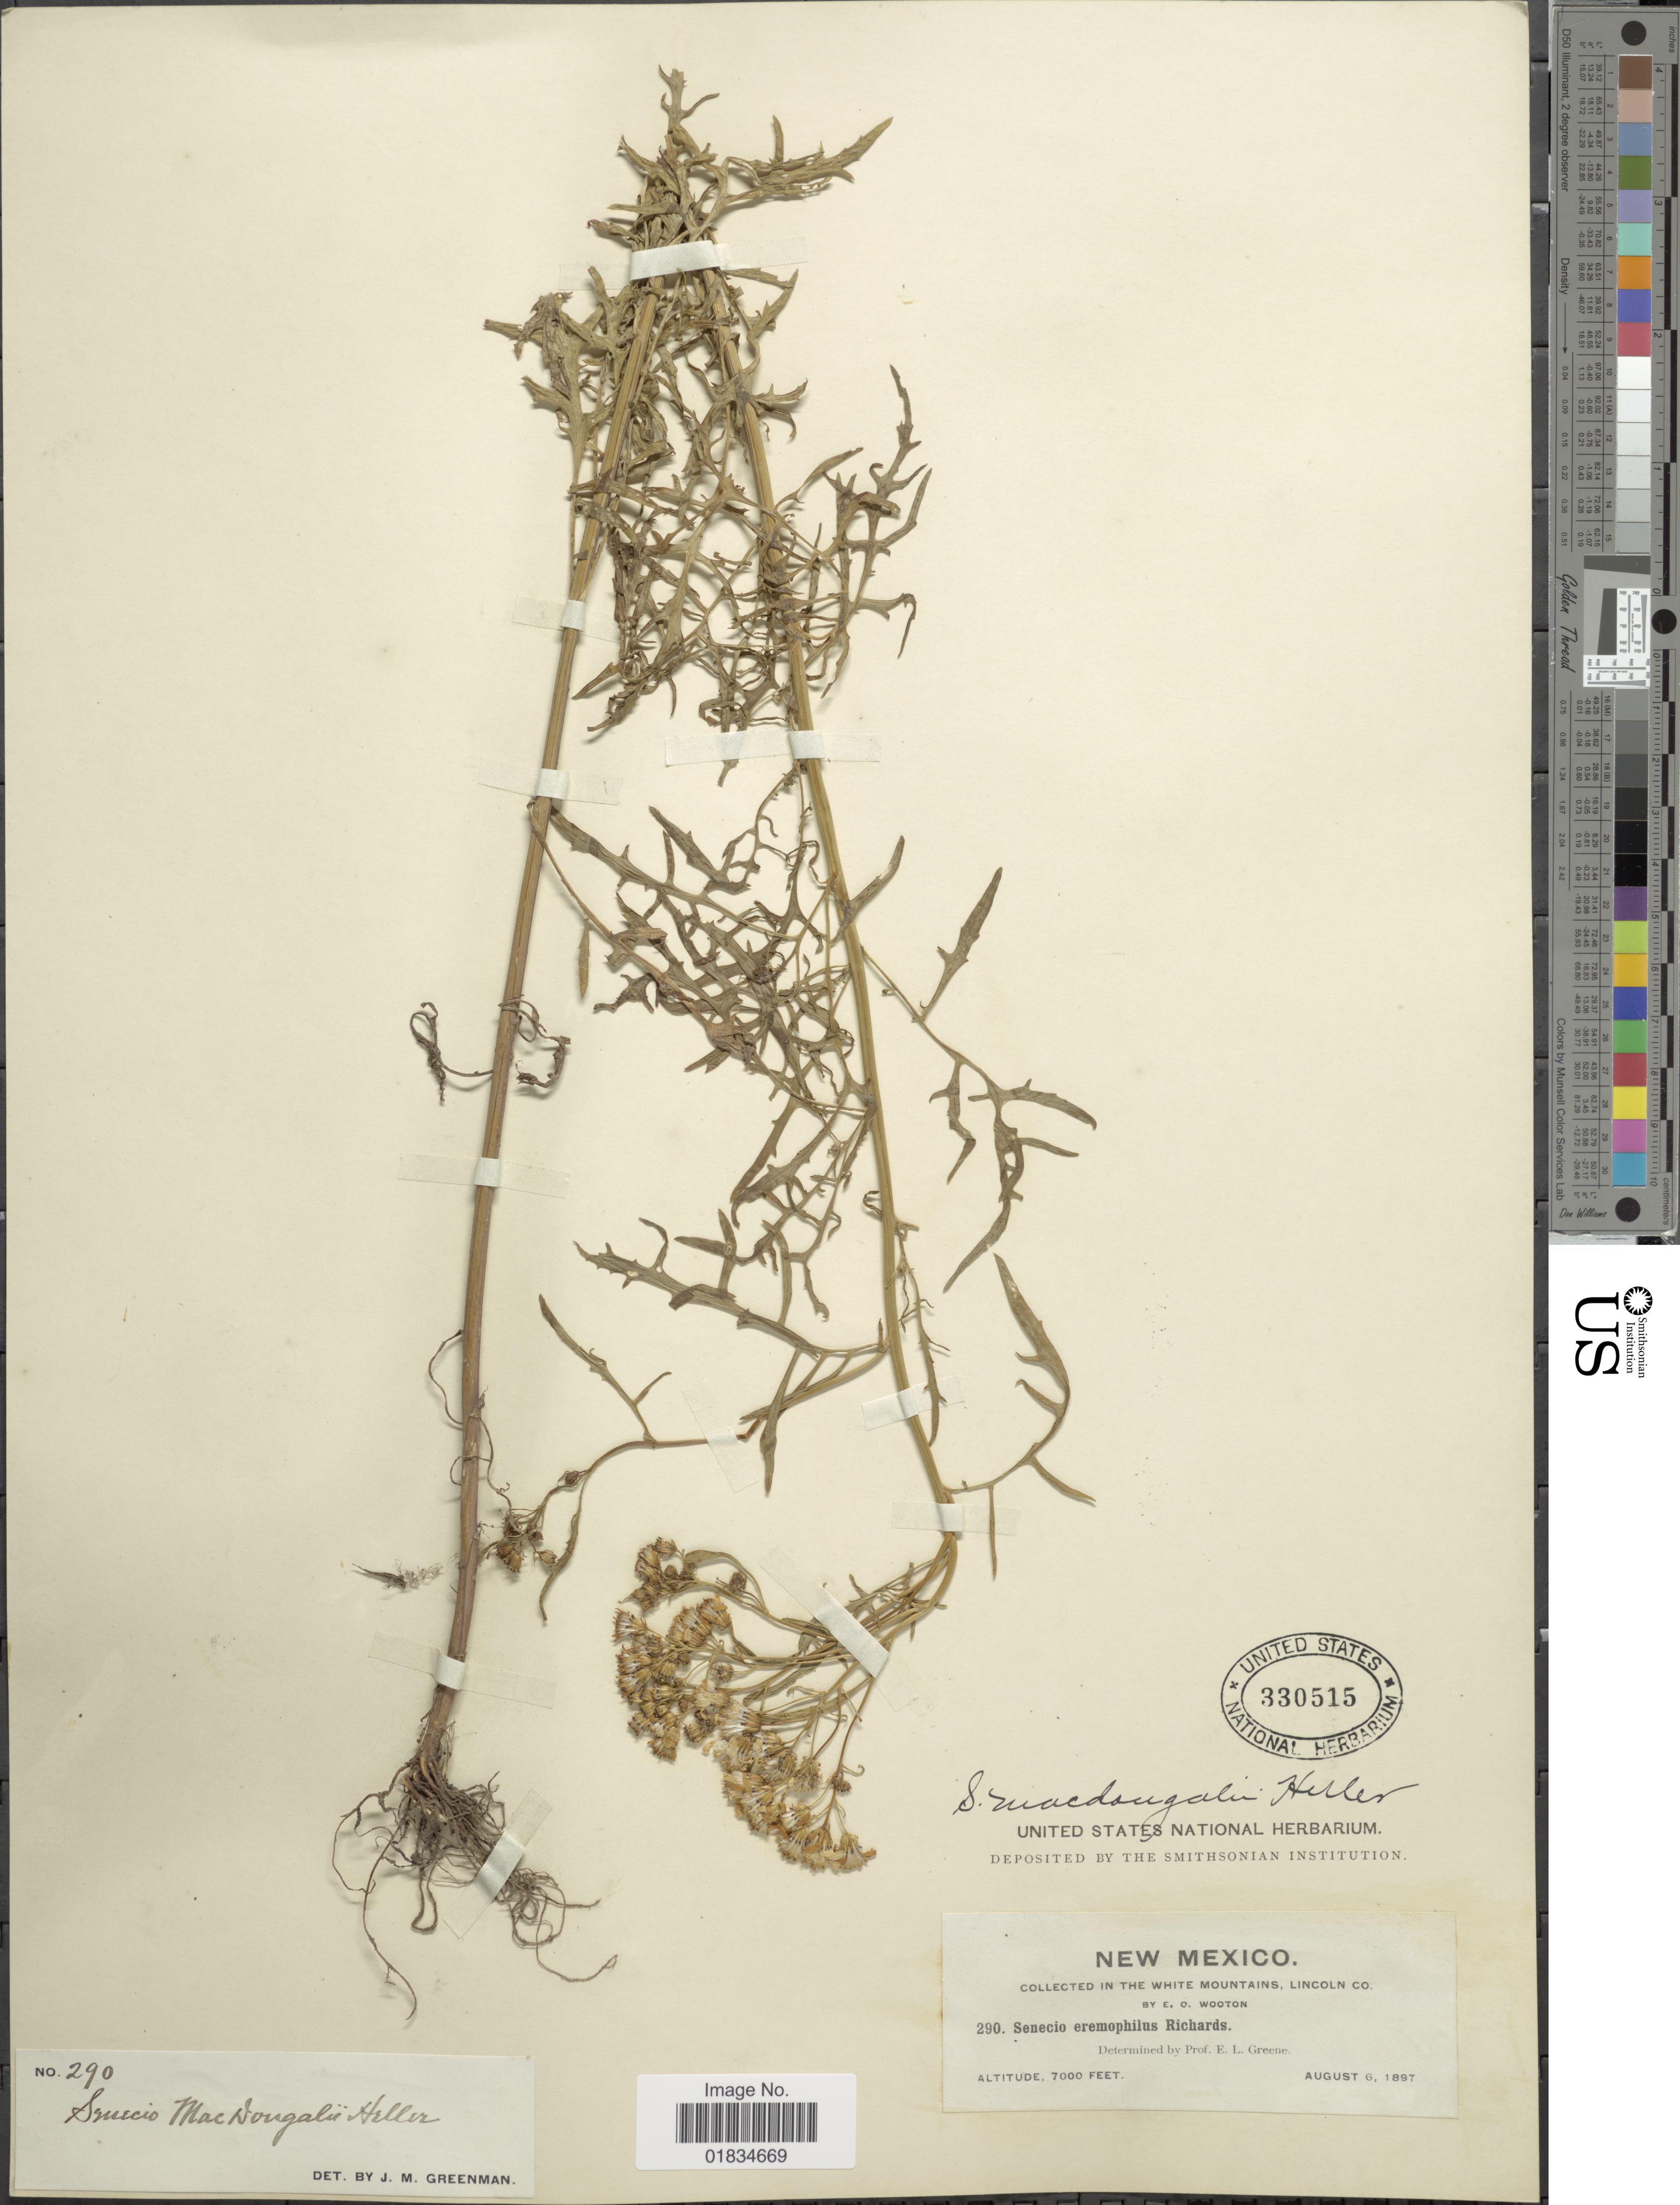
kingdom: Plantae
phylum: Tracheophyta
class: Magnoliopsida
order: Asterales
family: Asteraceae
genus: Senecio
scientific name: Senecio macdougalii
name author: A. Heller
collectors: E. O. Wooton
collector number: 290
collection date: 1897-08-06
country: United States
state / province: New Mexico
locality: White Mountains, Lincoln Co.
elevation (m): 2134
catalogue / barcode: US 330515